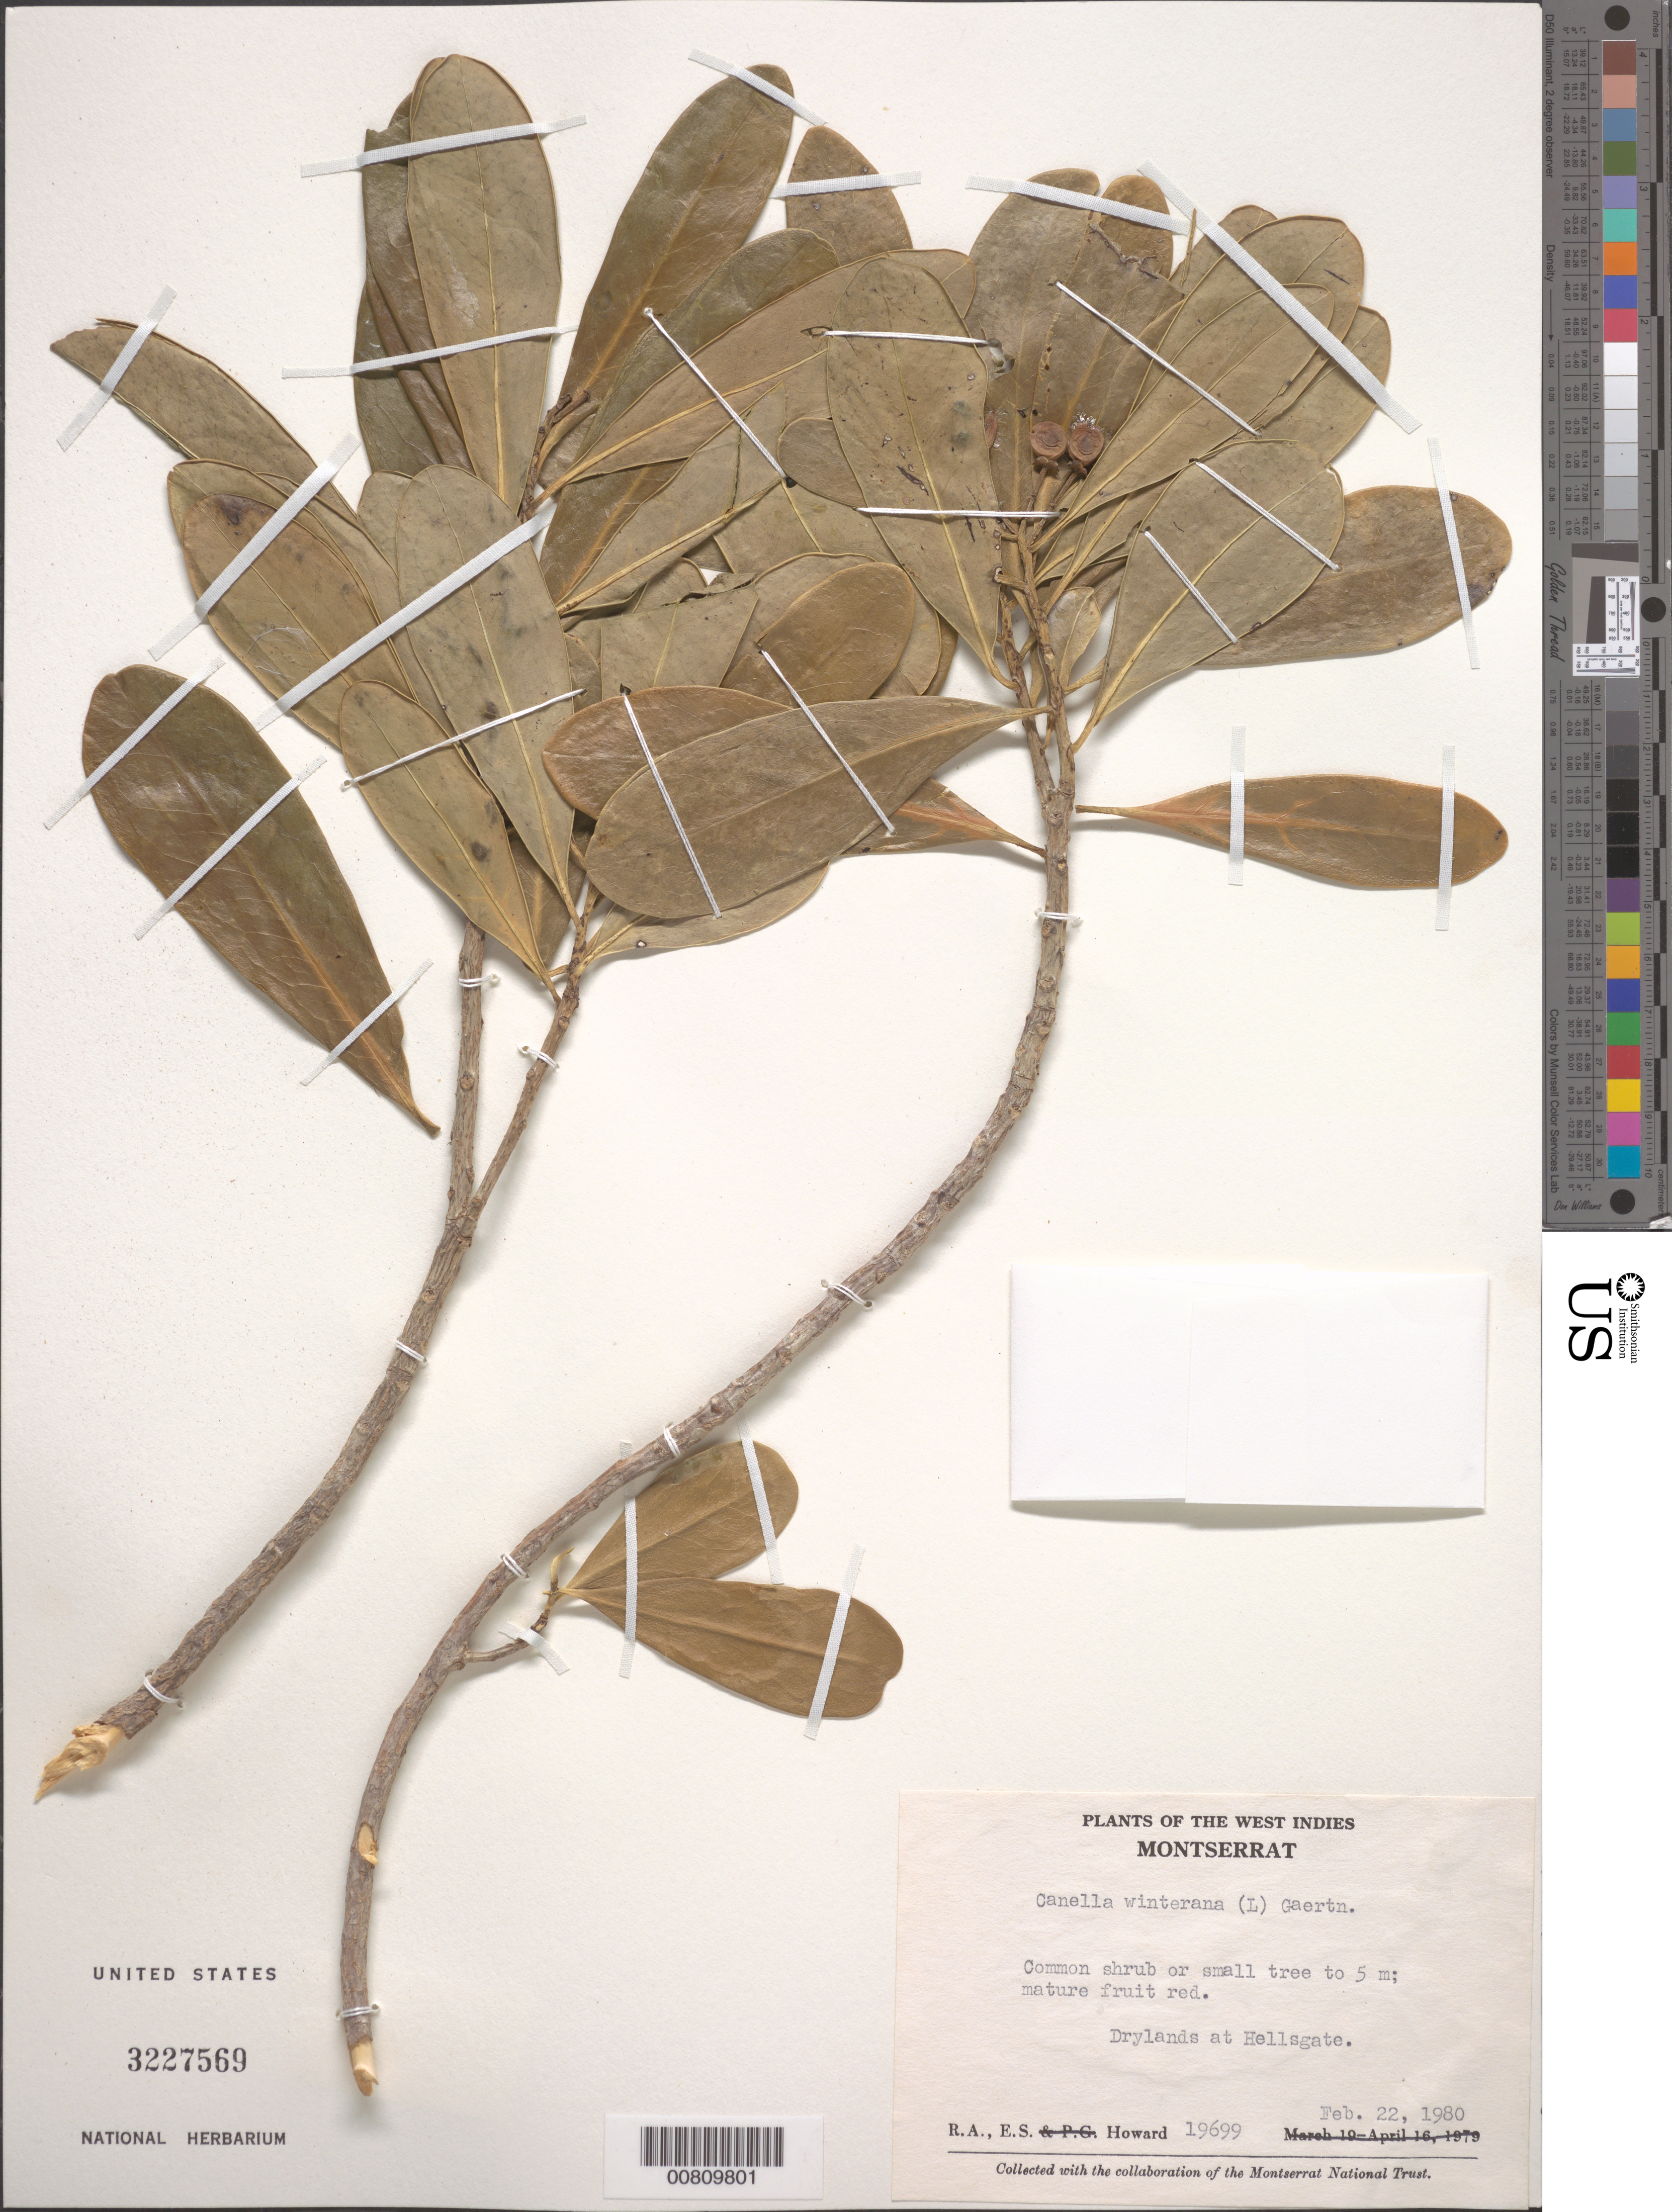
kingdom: Plantae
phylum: Tracheophyta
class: Magnoliopsida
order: Canellales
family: Canellaceae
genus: Canella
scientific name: Canella winterana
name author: (L.) Gaertn.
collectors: R. A. Howard & E. S. Howard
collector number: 19699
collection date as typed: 22 Feb 1980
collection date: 1980-02-22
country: Montserrat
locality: Hellsgate.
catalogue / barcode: US 3227569